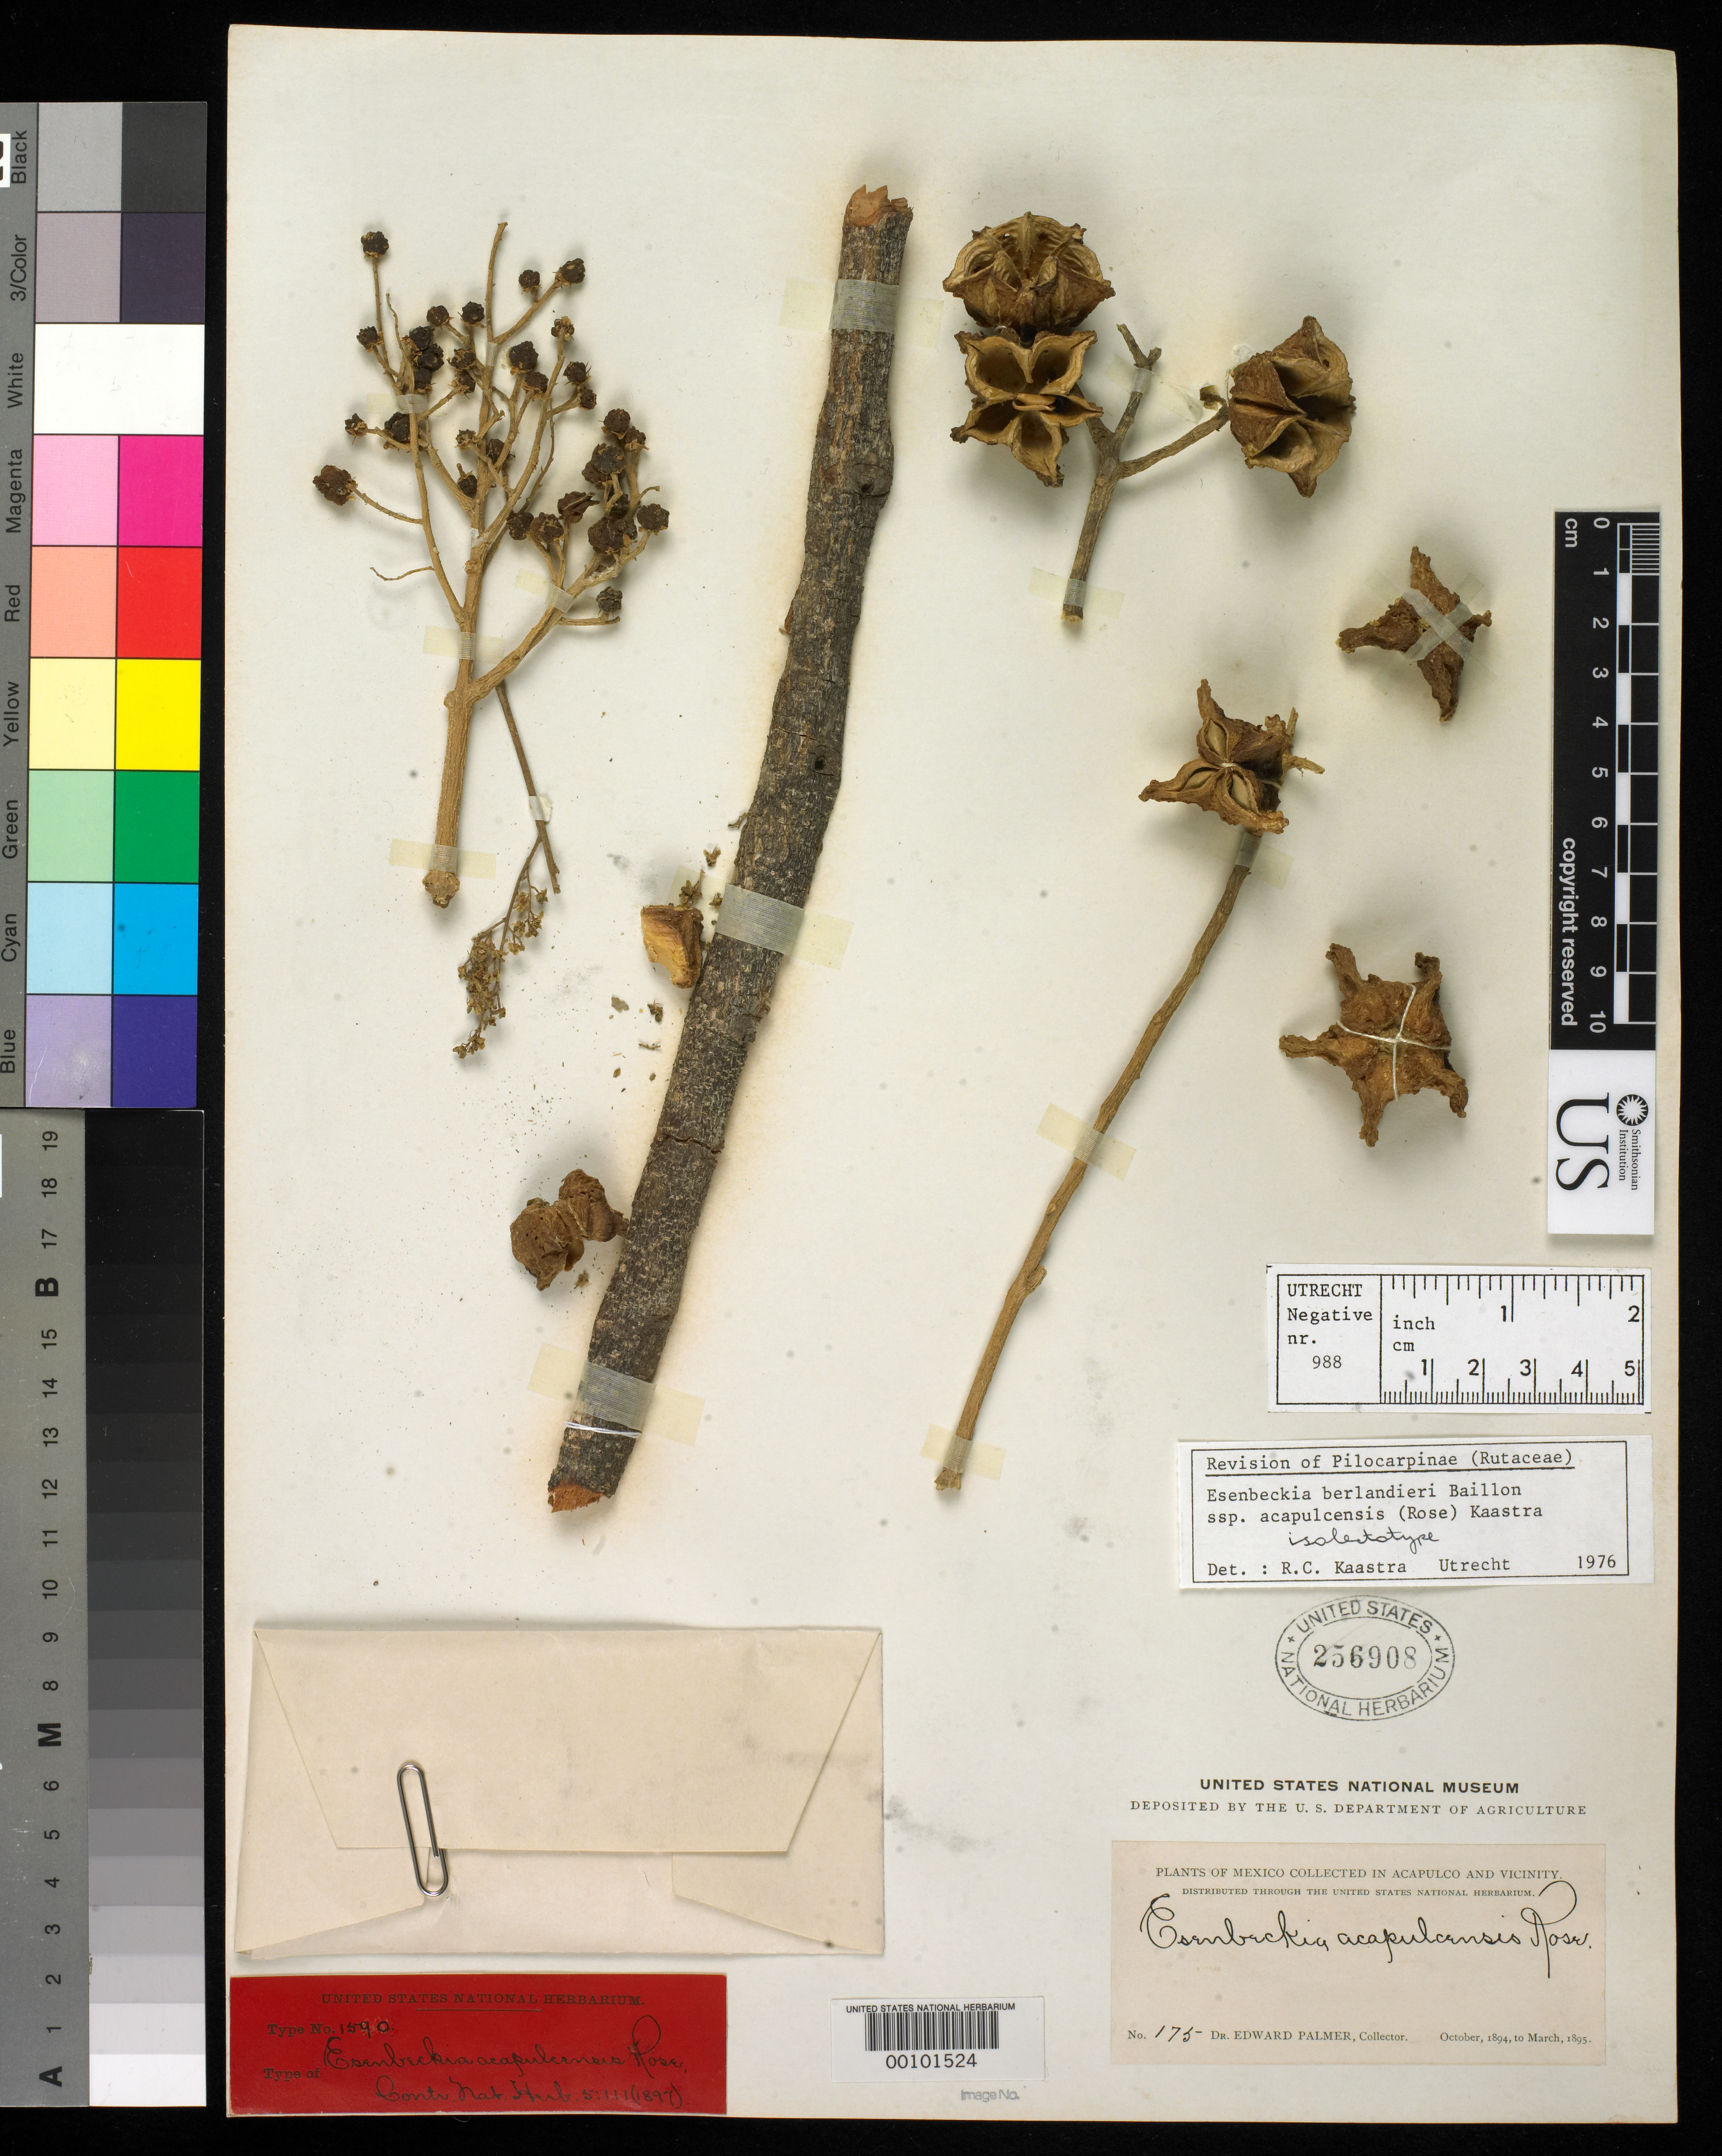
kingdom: Plantae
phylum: Tracheophyta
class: Magnoliopsida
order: Sapindales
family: Rutaceae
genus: Esenbeckia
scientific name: Esenbeckia acapulcensis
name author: Rose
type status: Isolectotype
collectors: E. Palmer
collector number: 175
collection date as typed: Dec 1895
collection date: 1895-12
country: Mexico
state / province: Guerrero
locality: Near Acapulco.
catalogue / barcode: US 256908